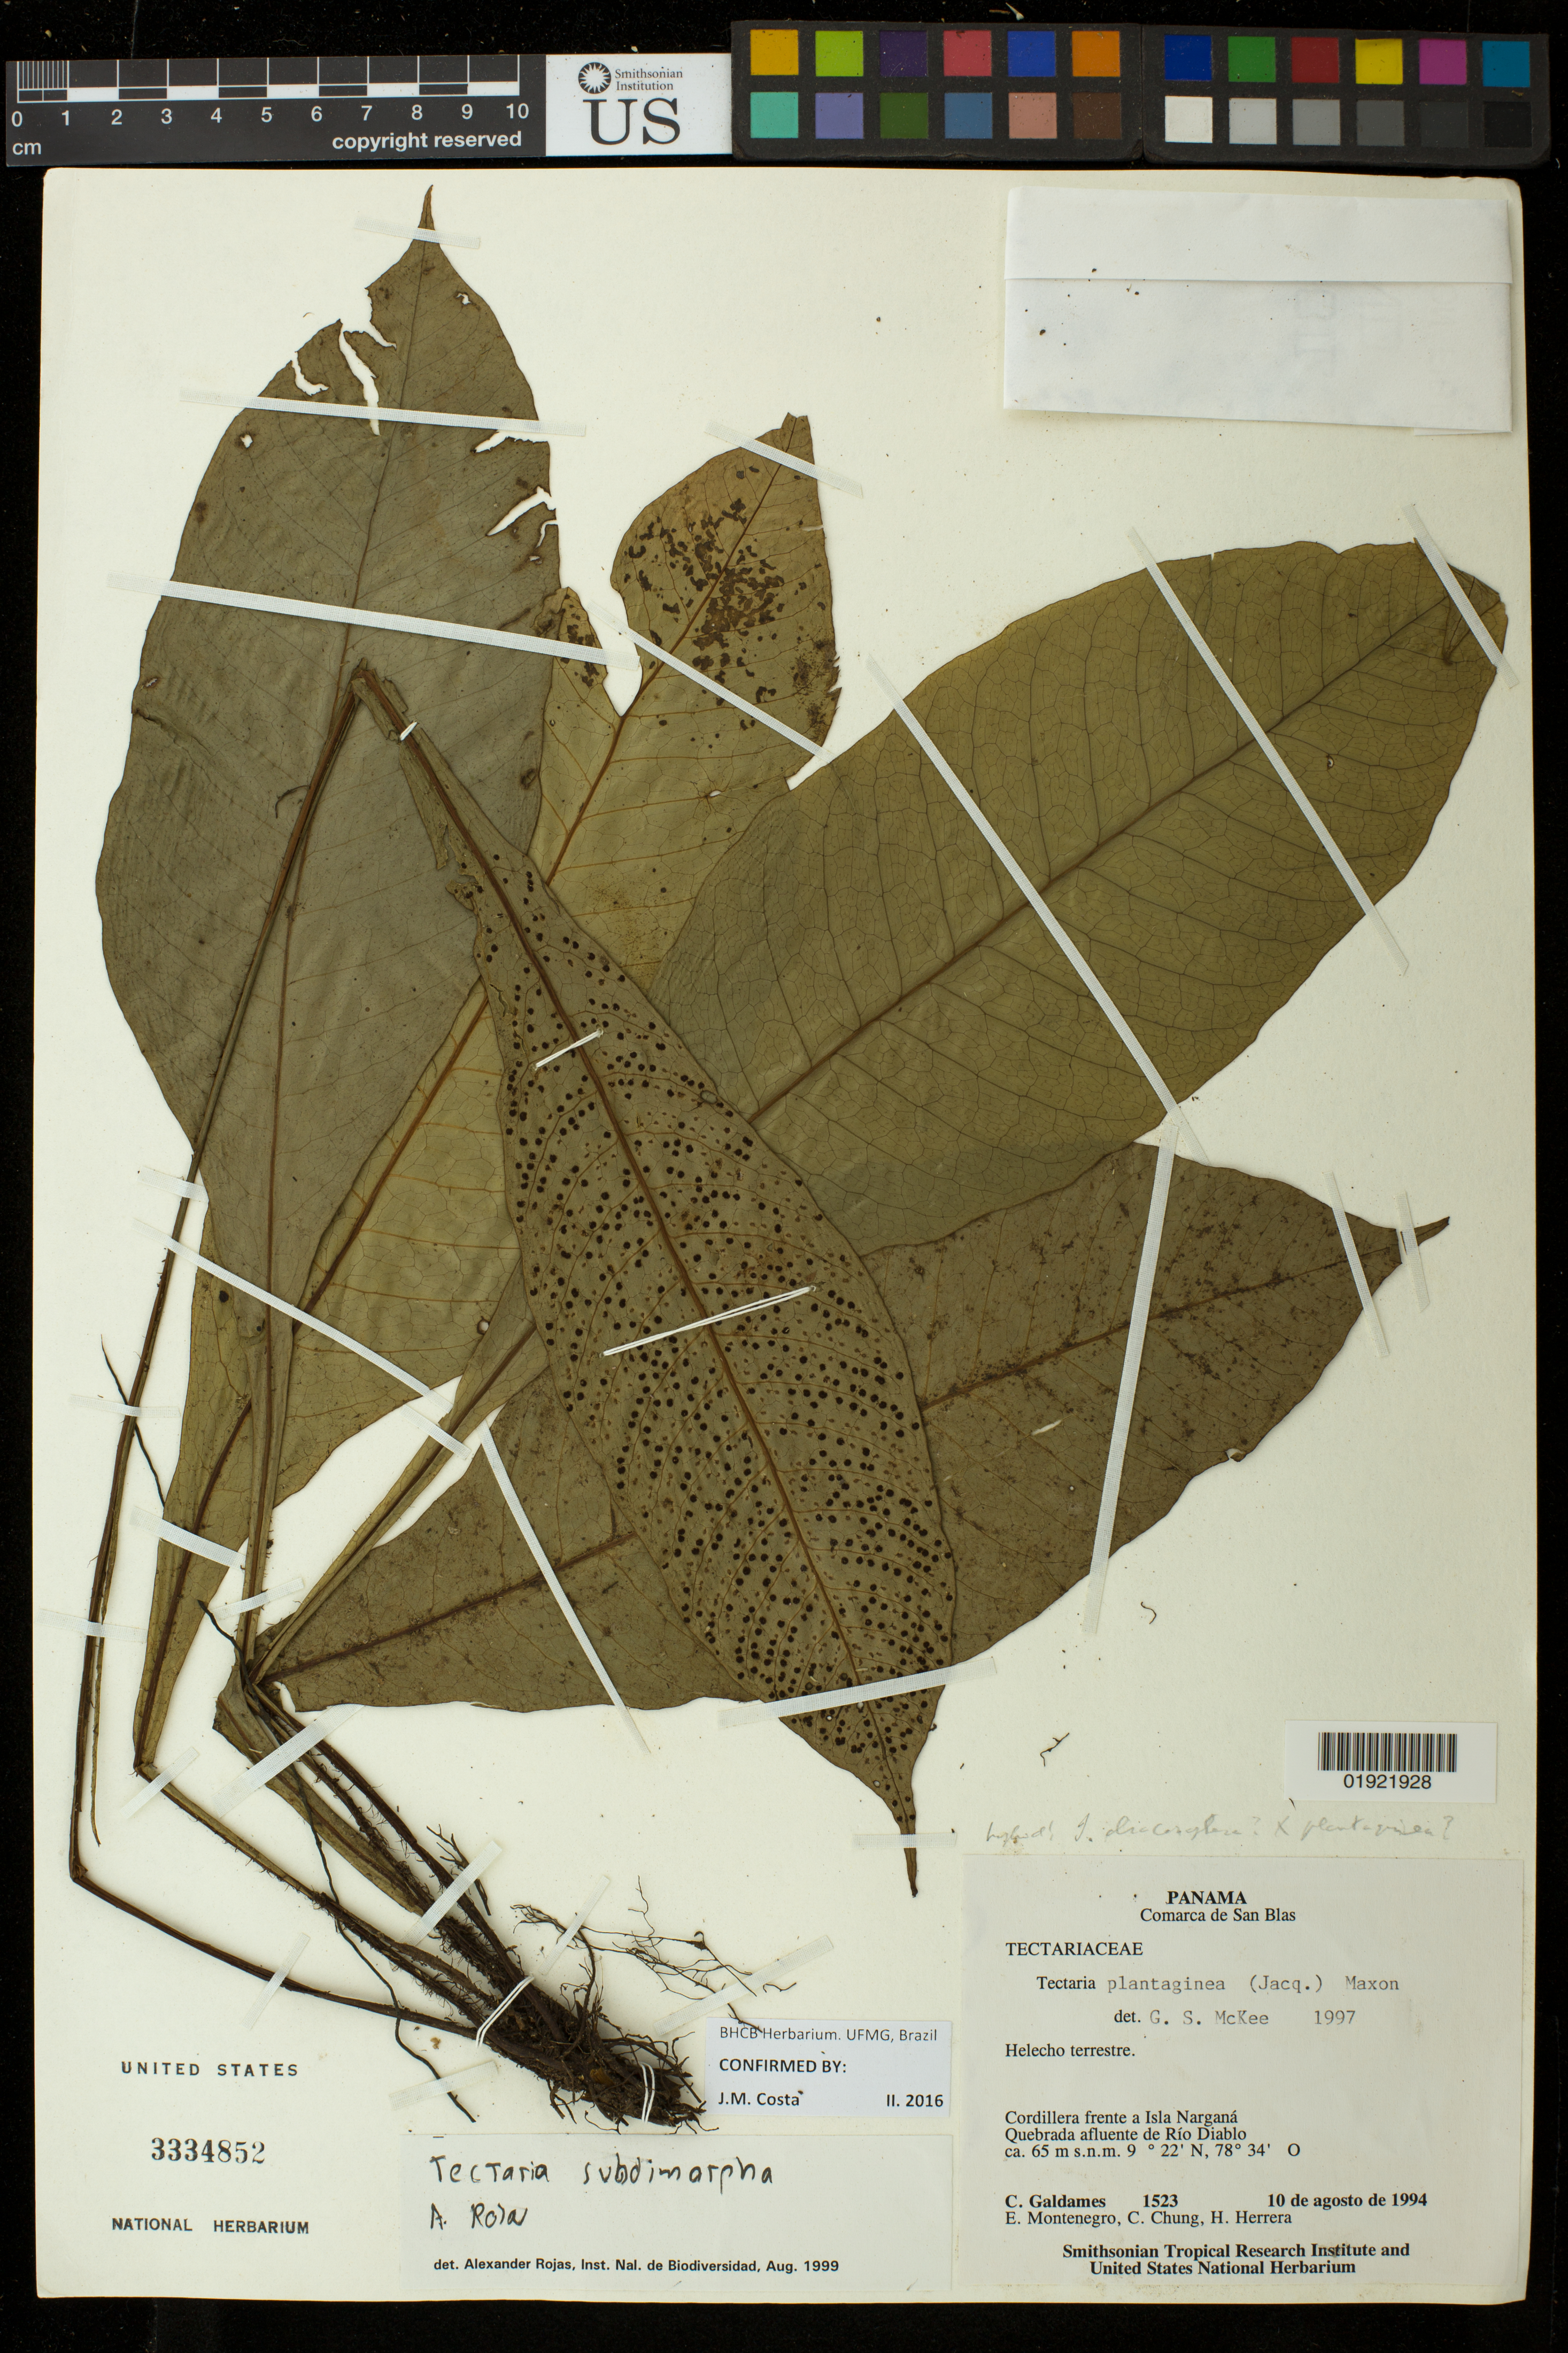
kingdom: Plantae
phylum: Tracheophyta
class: Polypodiopsida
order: Polypodiales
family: Tectariaceae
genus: Tectaria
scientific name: Tectaria subdimorpha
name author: A. Rojas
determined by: Costa, J. M.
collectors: C. Galdames, E. Montenegro, C. Chung & H. Herrera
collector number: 1523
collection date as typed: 10 de agosto de 1994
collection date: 1994-08-10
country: Panama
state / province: Kuna Yala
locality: Cordillera frente a Isla Nargana, Quebrada afluente de Rio Diablo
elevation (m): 65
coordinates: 9 22 0 N, 78 34 0 O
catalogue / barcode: US 3334852